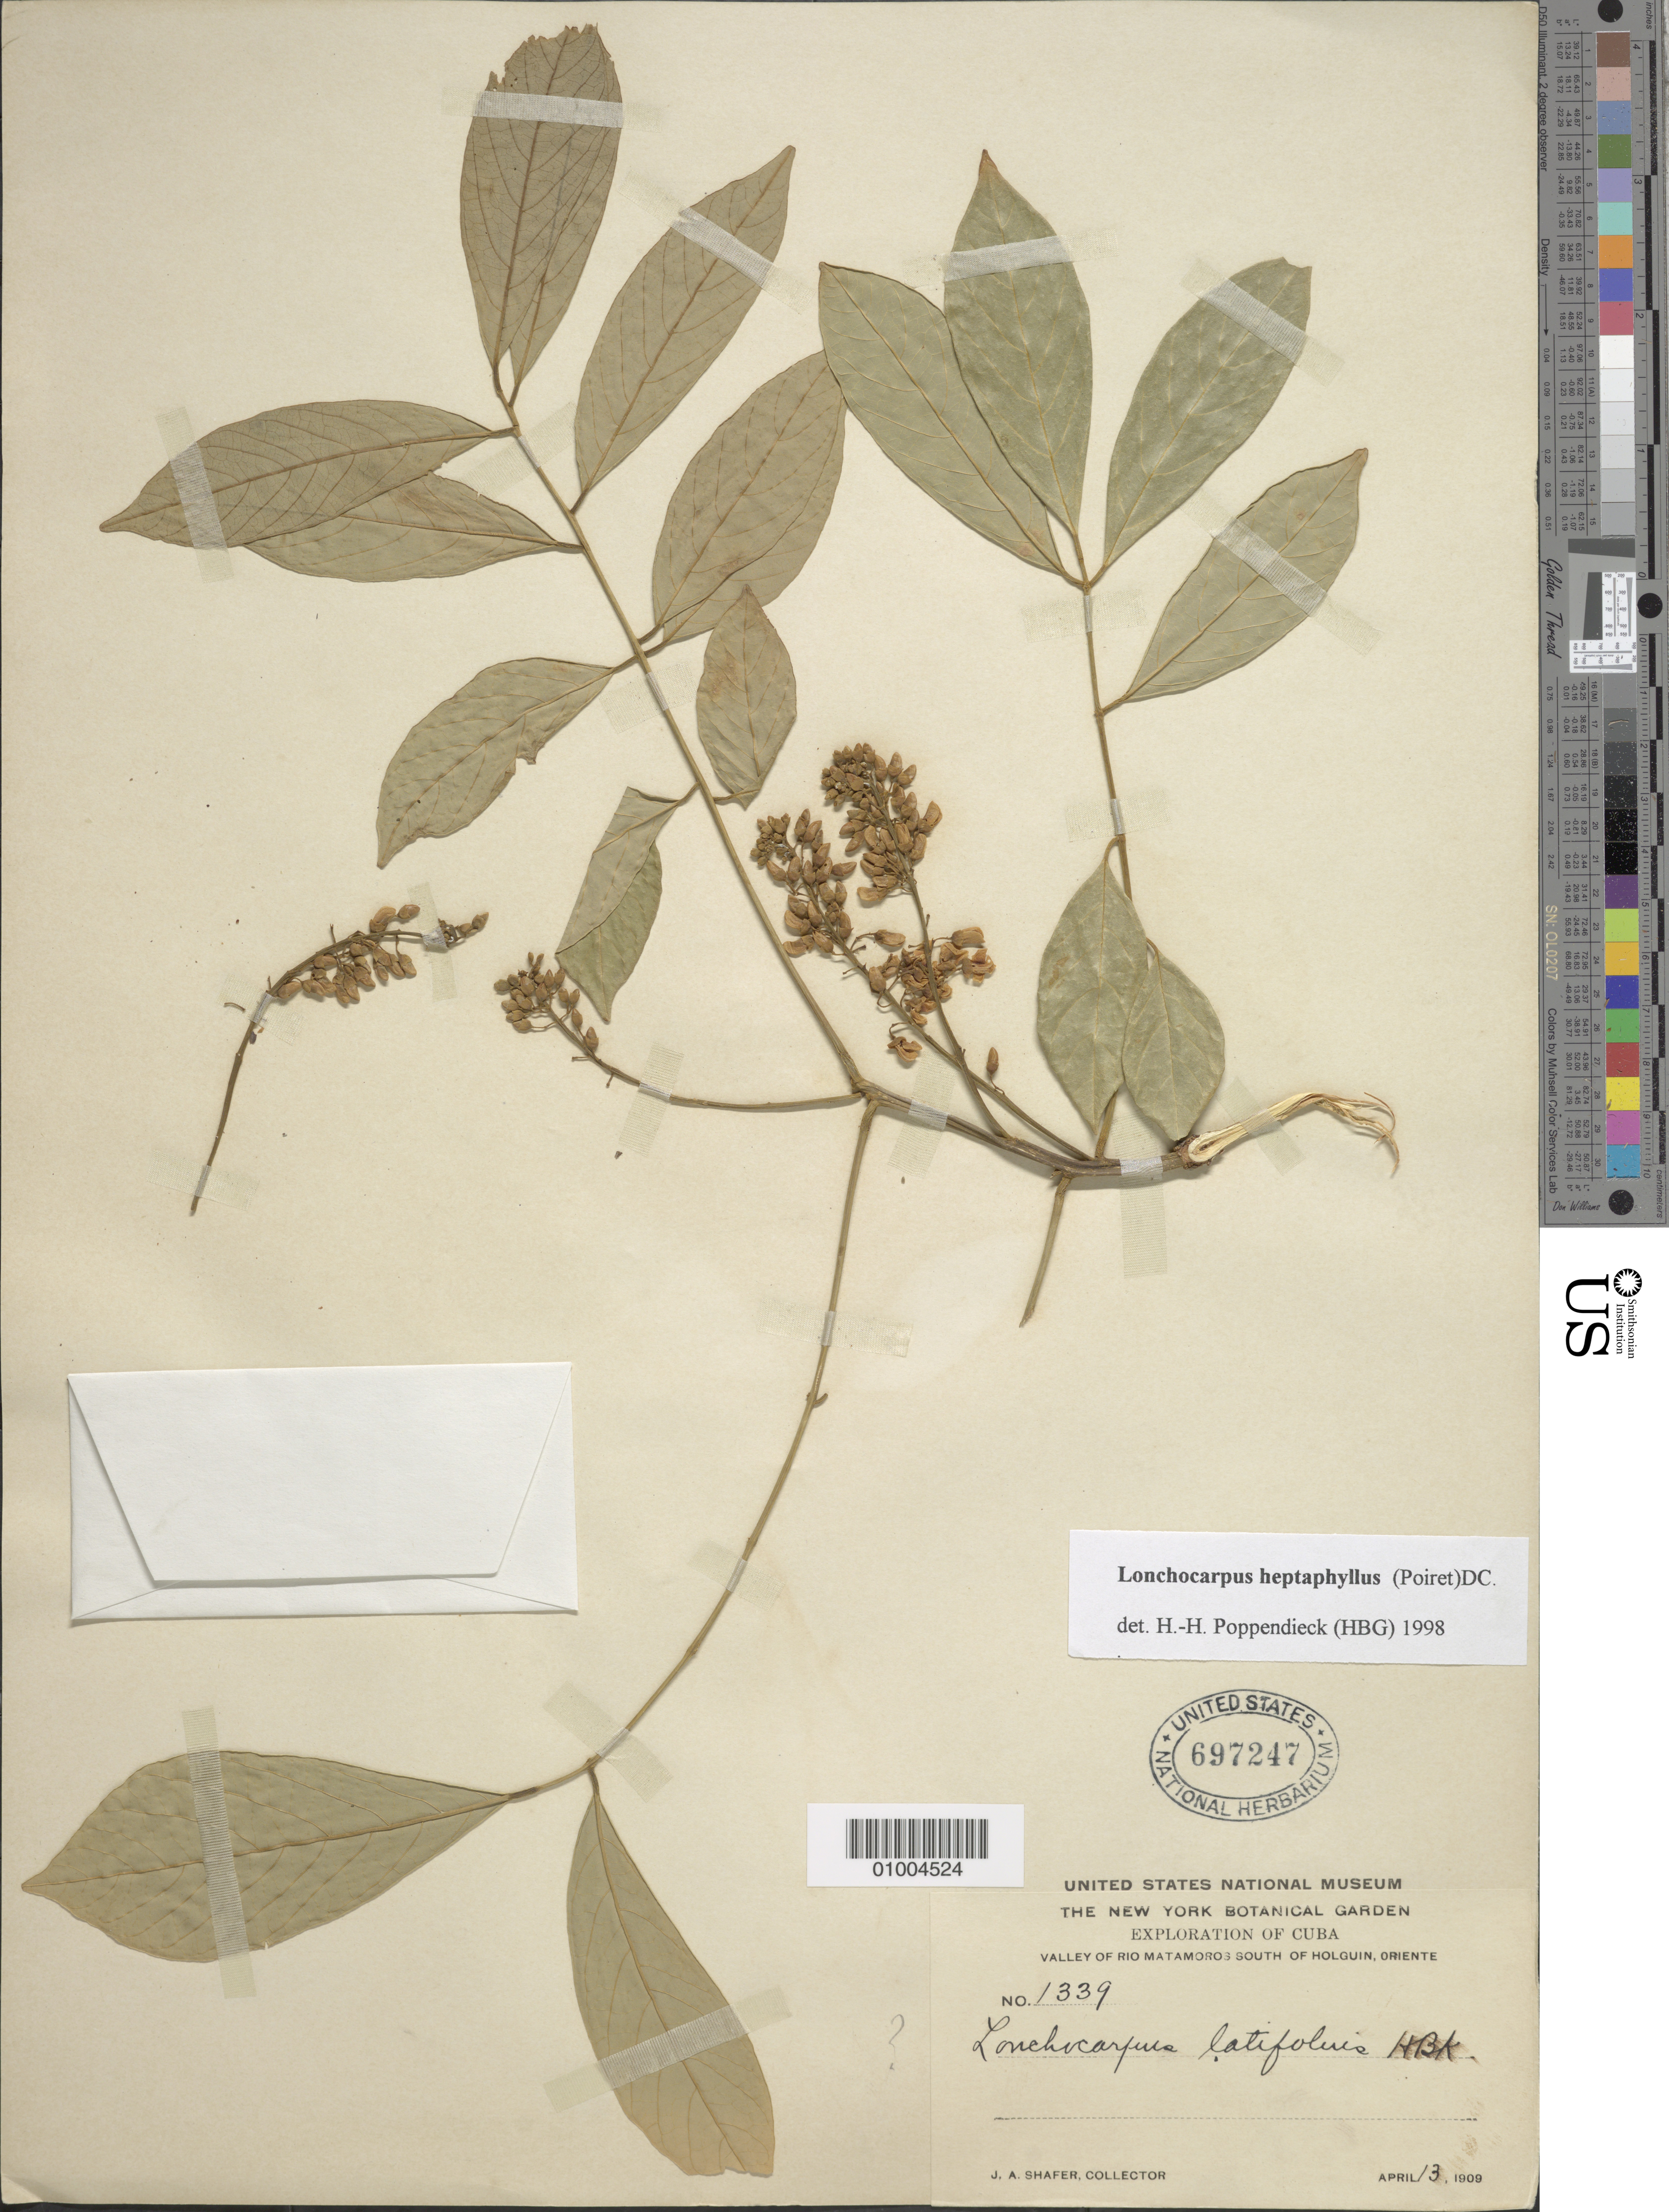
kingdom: Plantae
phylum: Tracheophyta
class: Magnoliopsida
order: Fabales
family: Fabaceae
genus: Lonchocarpus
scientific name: Lonchocarpus heptaphyllus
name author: (Poir.) DC.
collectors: J. A. Shafer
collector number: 1339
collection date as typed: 13 Apr 1909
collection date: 1909-04-13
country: Cuba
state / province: Holguín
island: Cuba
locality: Valley of Rio Matamoros S of Holguin, Oriente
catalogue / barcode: US 697247